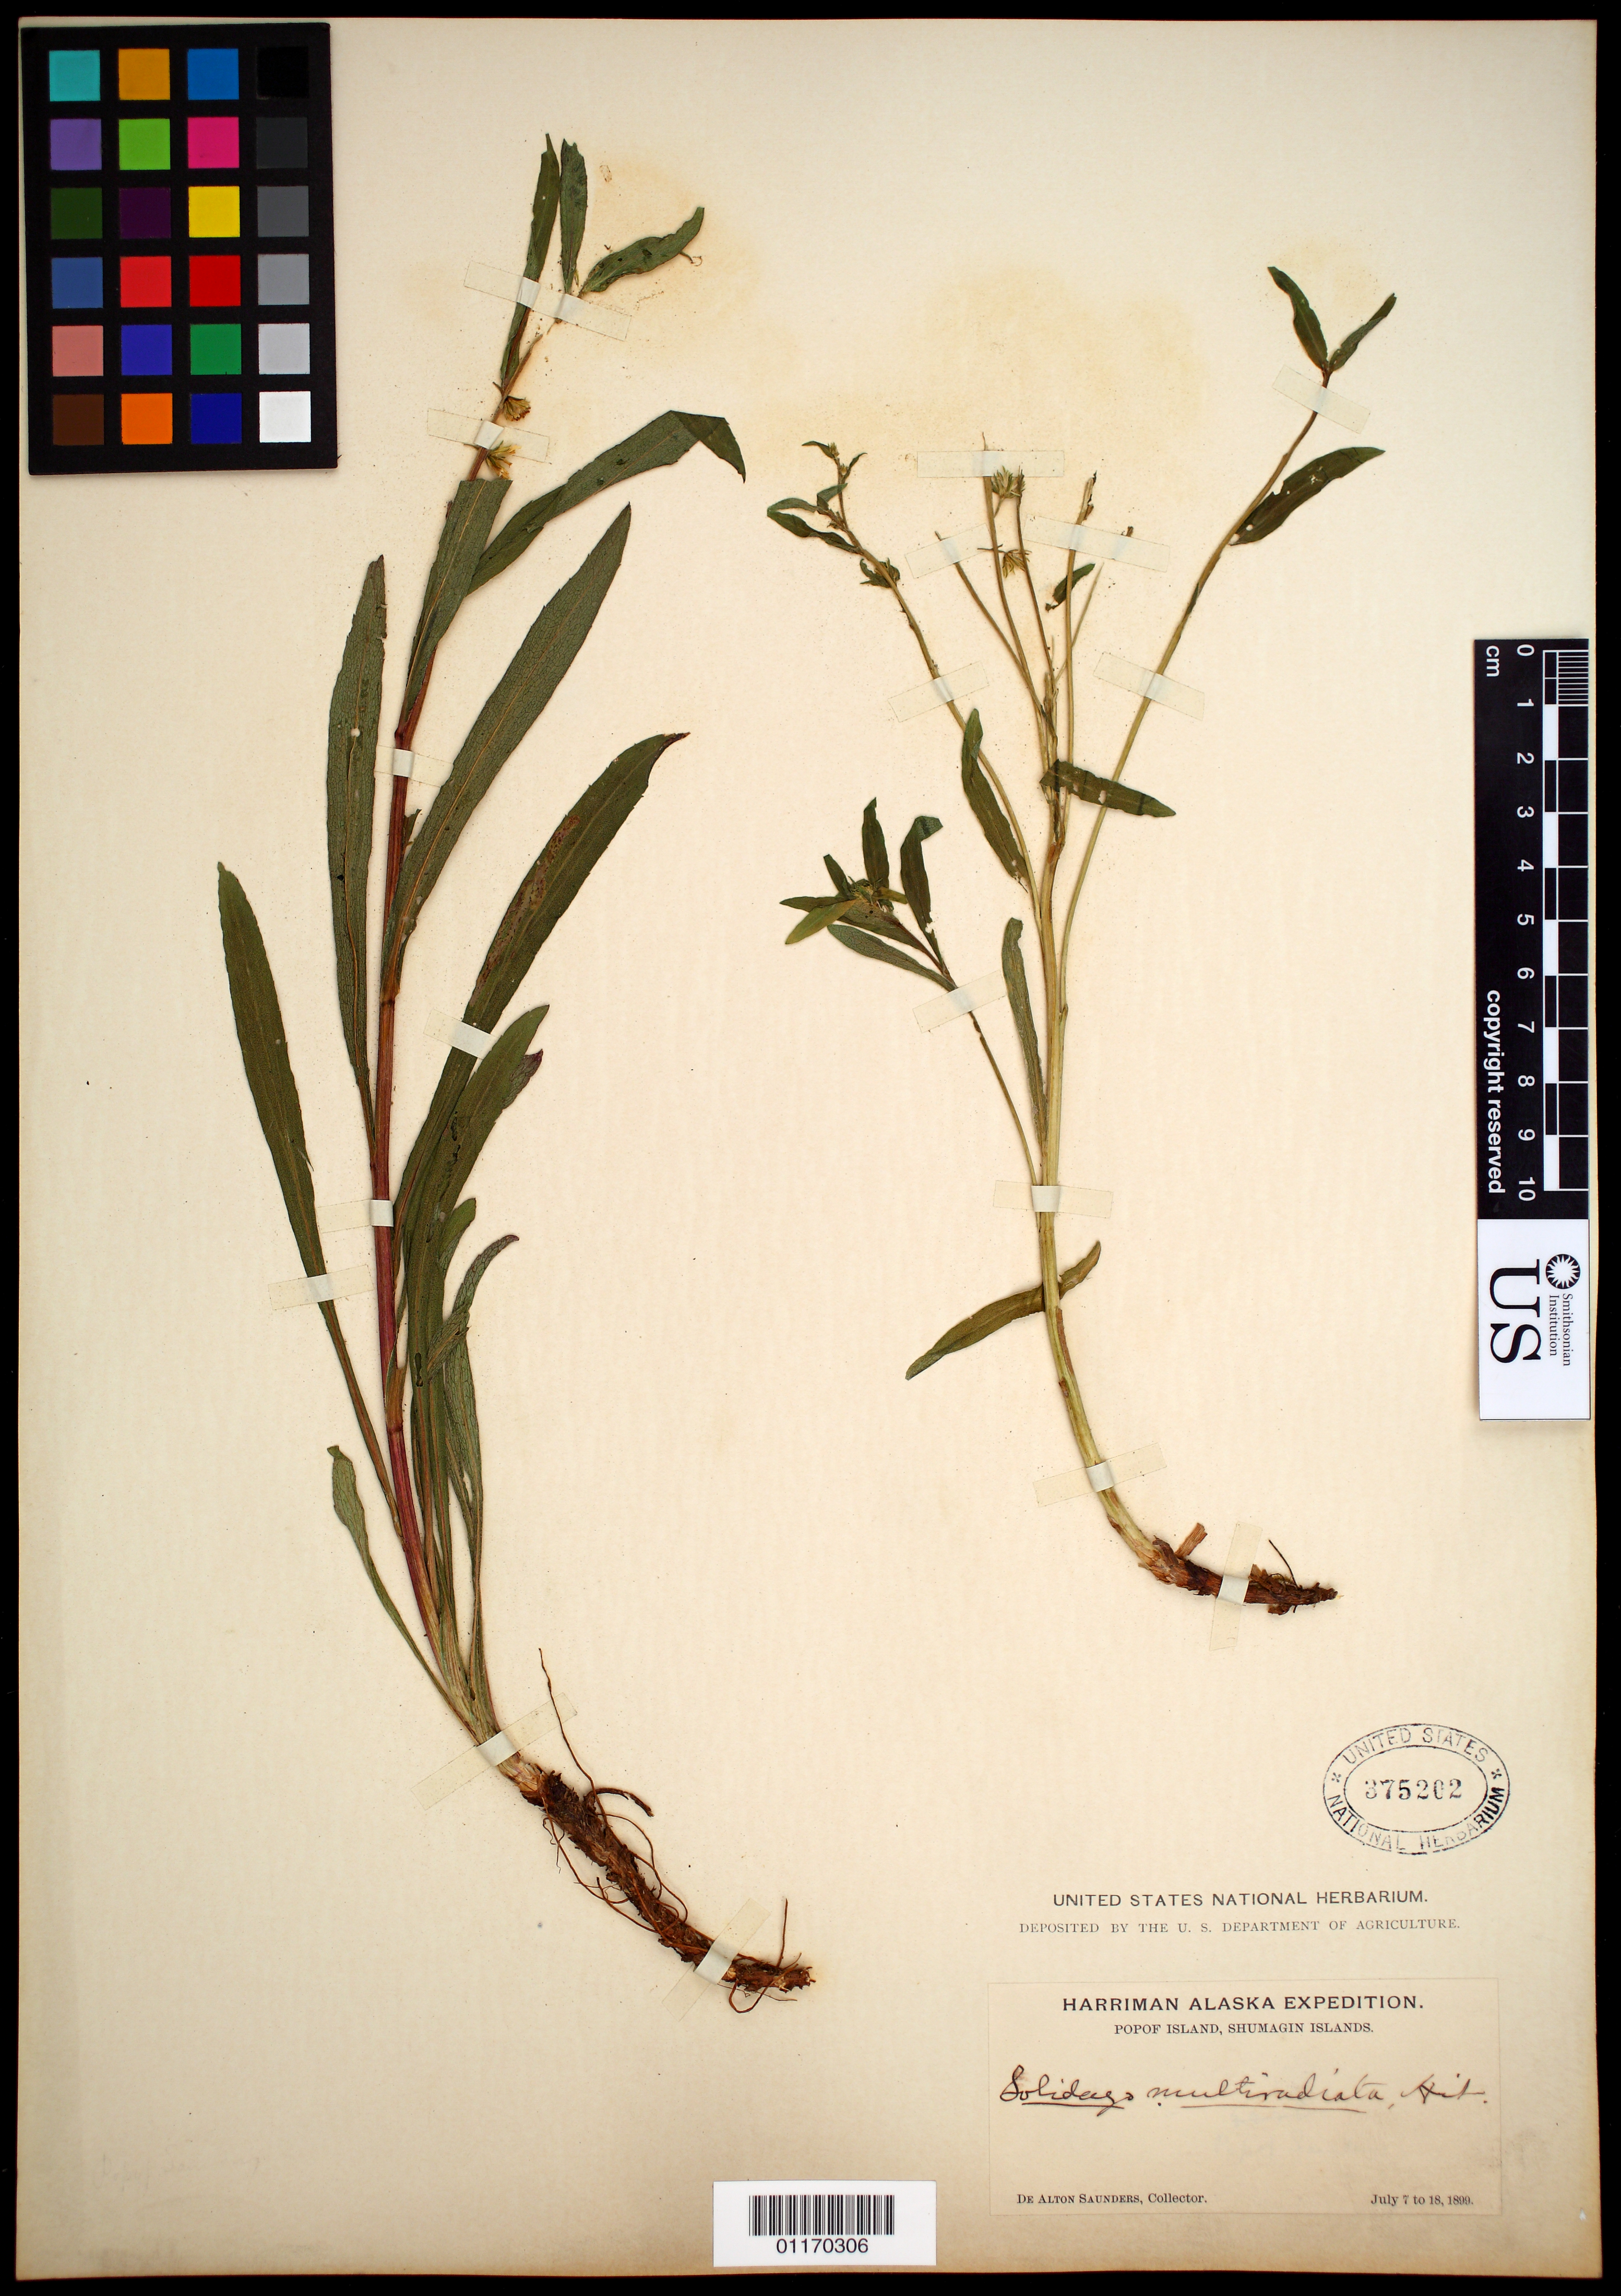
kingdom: Plantae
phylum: Tracheophyta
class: Magnoliopsida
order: Asterales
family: Asteraceae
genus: Solidago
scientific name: Solidago multiradiata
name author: Aiton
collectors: D. Saunders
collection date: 1899-07-07/1899-07-18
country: United States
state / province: Alaska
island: Popof Island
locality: Sumagin Islands, Popof Island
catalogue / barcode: US 375202